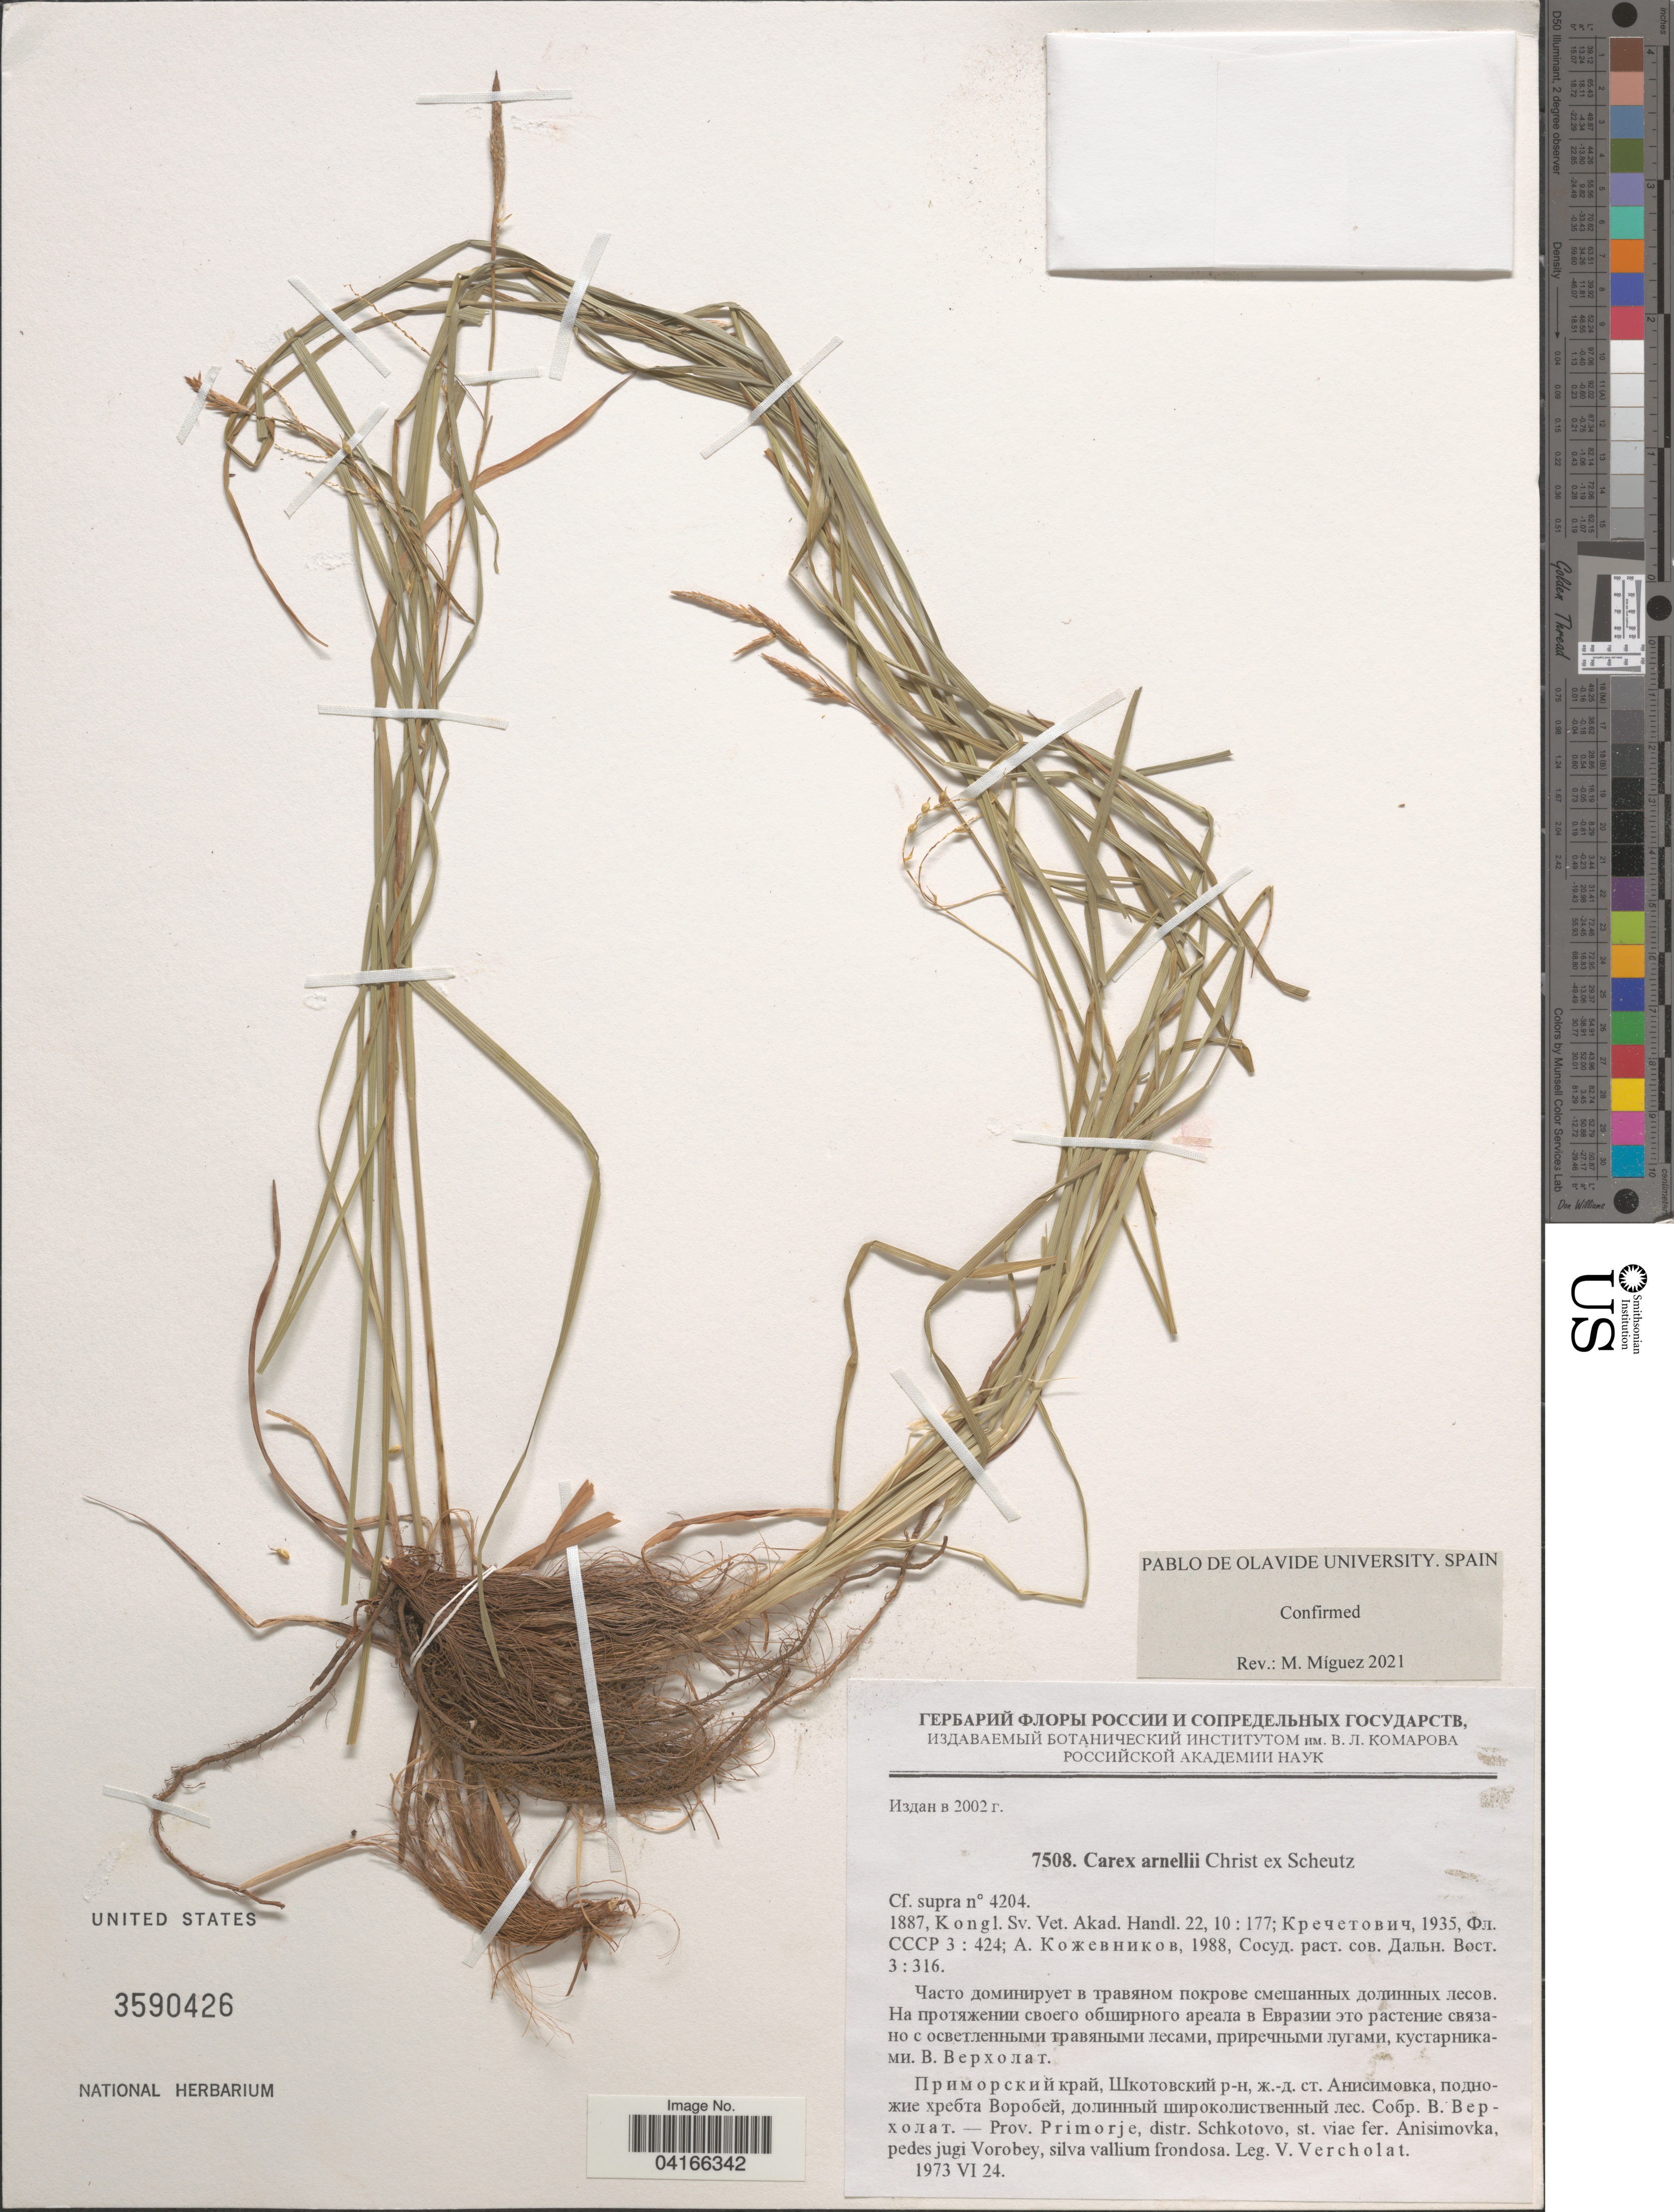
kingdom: Plantae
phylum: Tracheophyta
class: Liliopsida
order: Poales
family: Cyperaceae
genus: Carex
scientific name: Carex arnellii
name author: Christ ex Scheutz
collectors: V. Vercholat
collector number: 7508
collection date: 1973-06-24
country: Russian Federation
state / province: Primorsky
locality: Prov. Primorje, distr. Schkotovo, dst. viae fer. Anisimovka, pedes jugi Vorobey, silva vallium frondosa.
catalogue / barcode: US 3590426